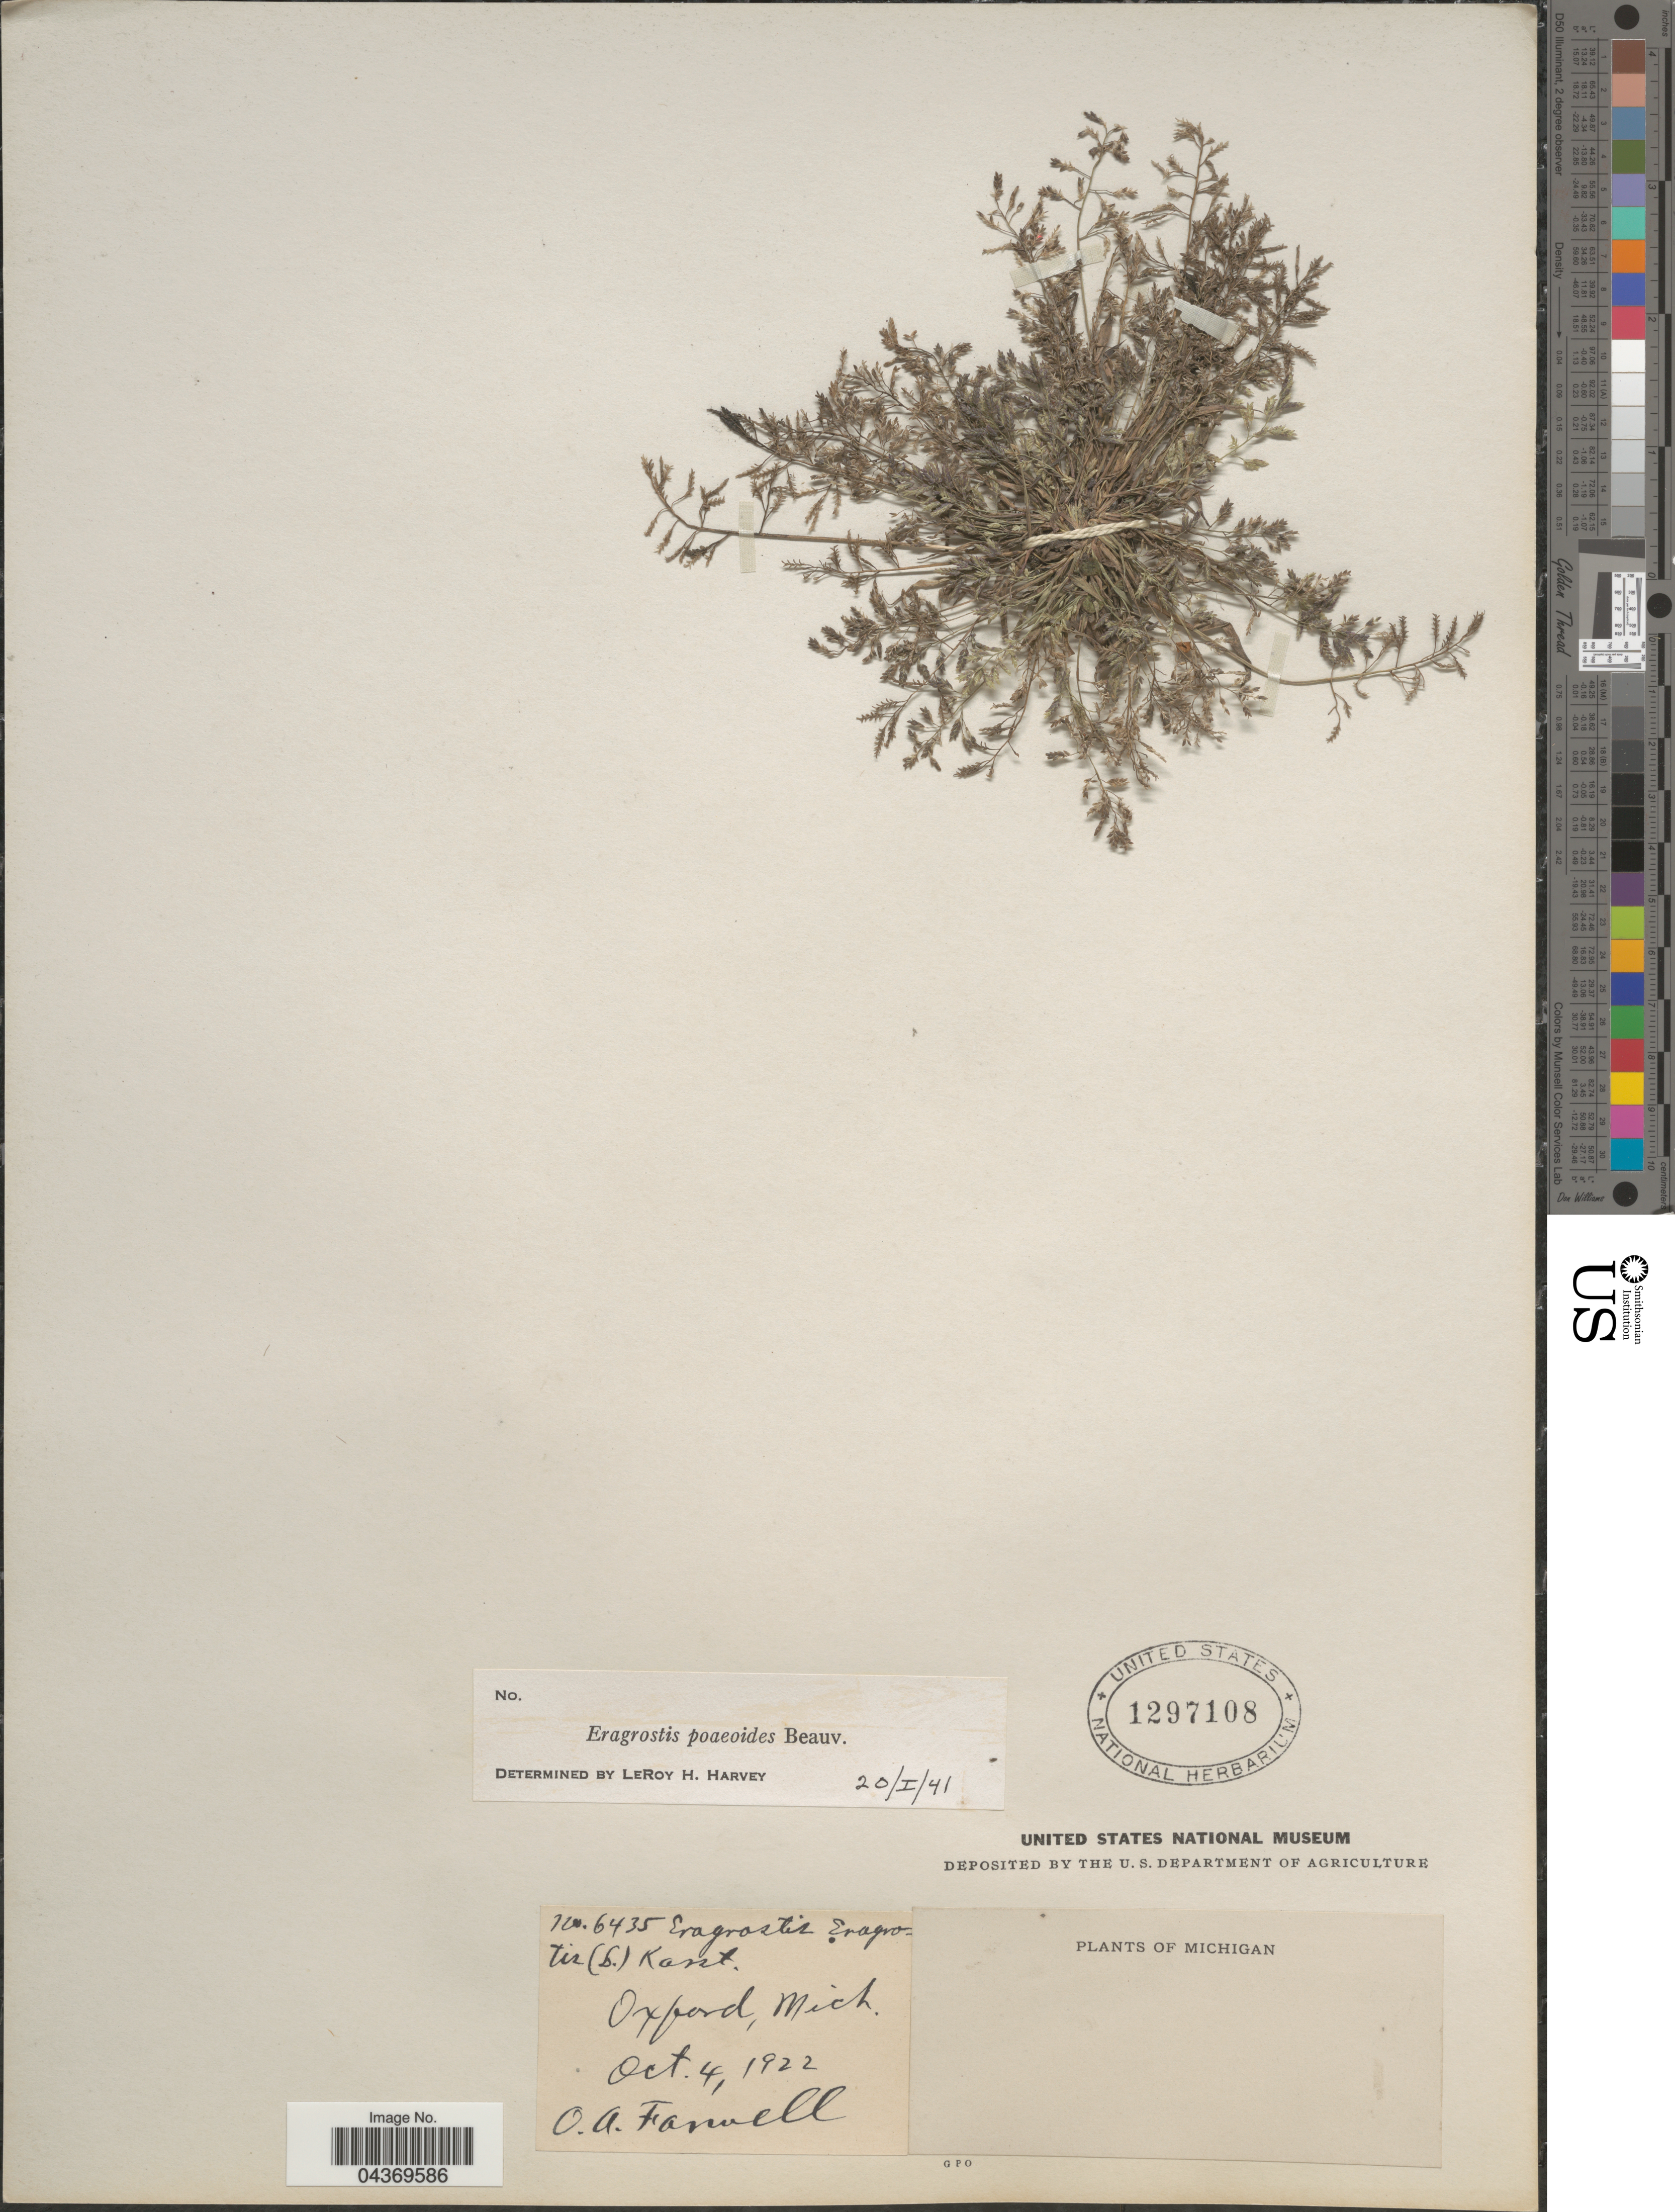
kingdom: Plantae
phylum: Tracheophyta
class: Liliopsida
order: Poales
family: Poaceae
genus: Eragrostis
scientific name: Eragrostis minor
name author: Host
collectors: O. Farwell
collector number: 6435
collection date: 1922-10-04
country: United States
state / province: Michigan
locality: Oxford.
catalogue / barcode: US 1297108